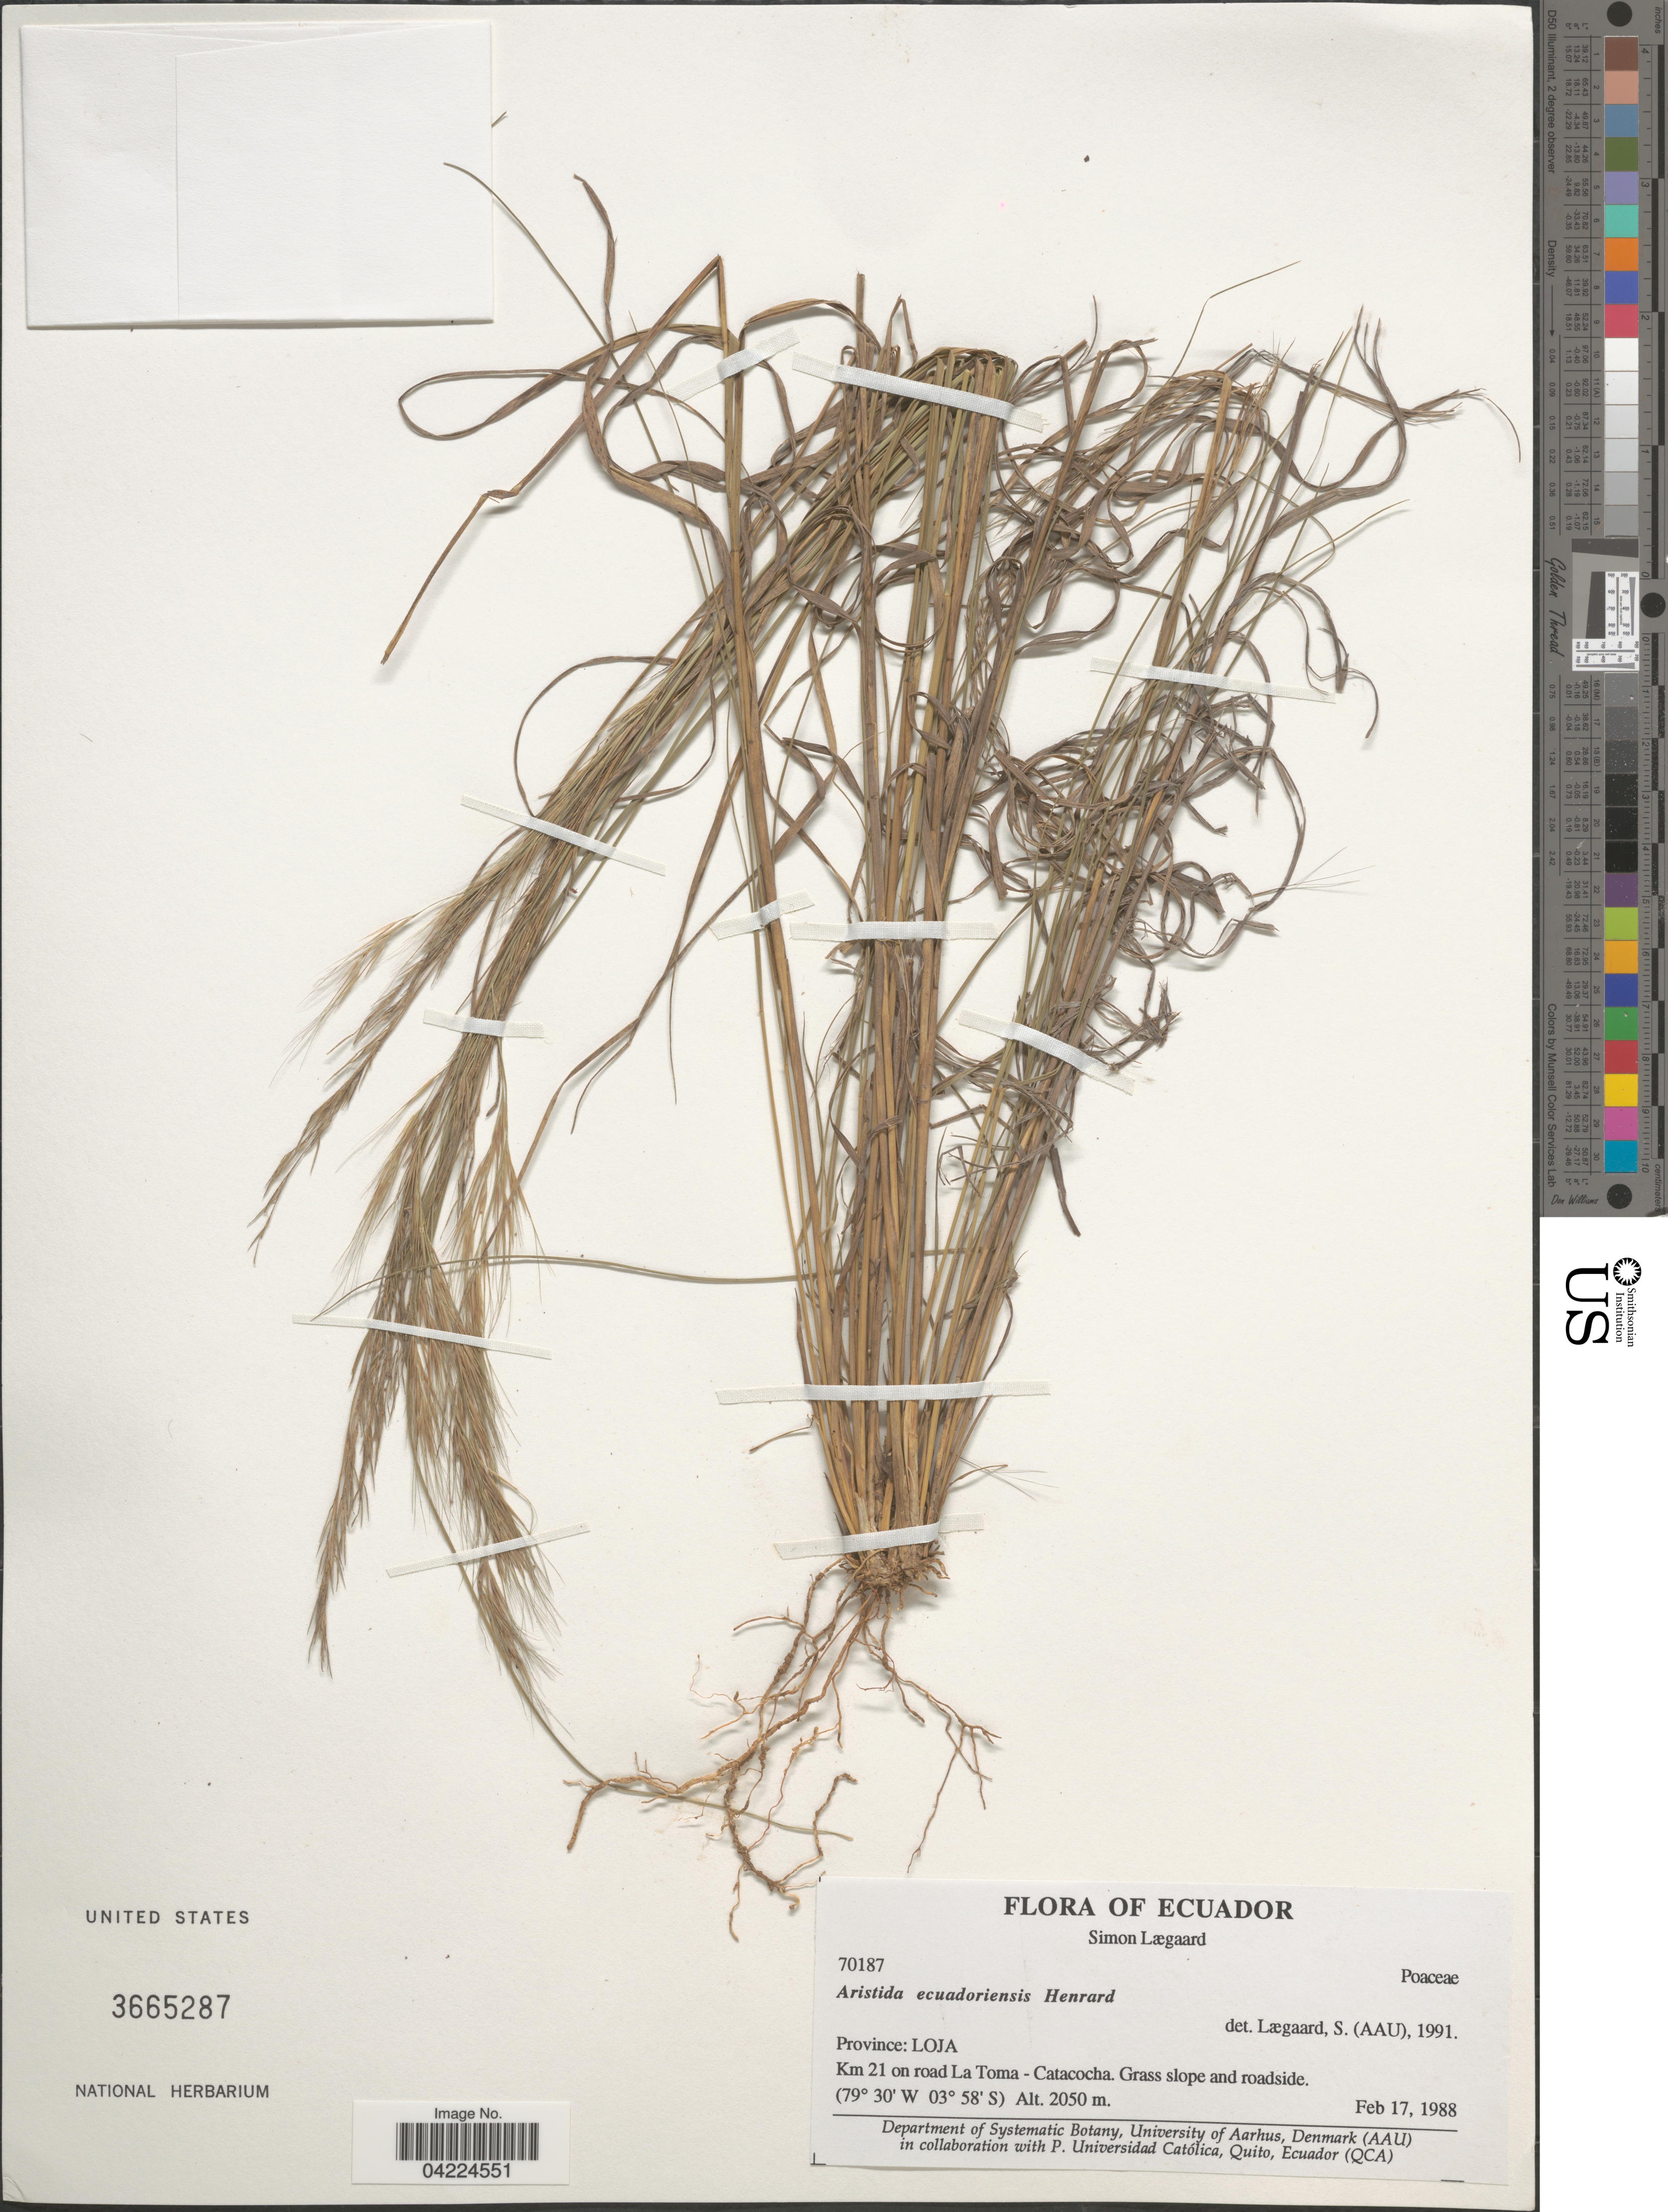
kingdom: Plantae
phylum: Tracheophyta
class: Liliopsida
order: Poales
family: Poaceae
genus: Aristida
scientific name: Aristida ecuadoriensis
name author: Henr.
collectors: S. Lægaard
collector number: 70187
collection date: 1988-02-17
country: Ecuador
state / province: Loja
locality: Km 21 on road La Toma - Catacocha.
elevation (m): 2050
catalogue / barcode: US 3665287